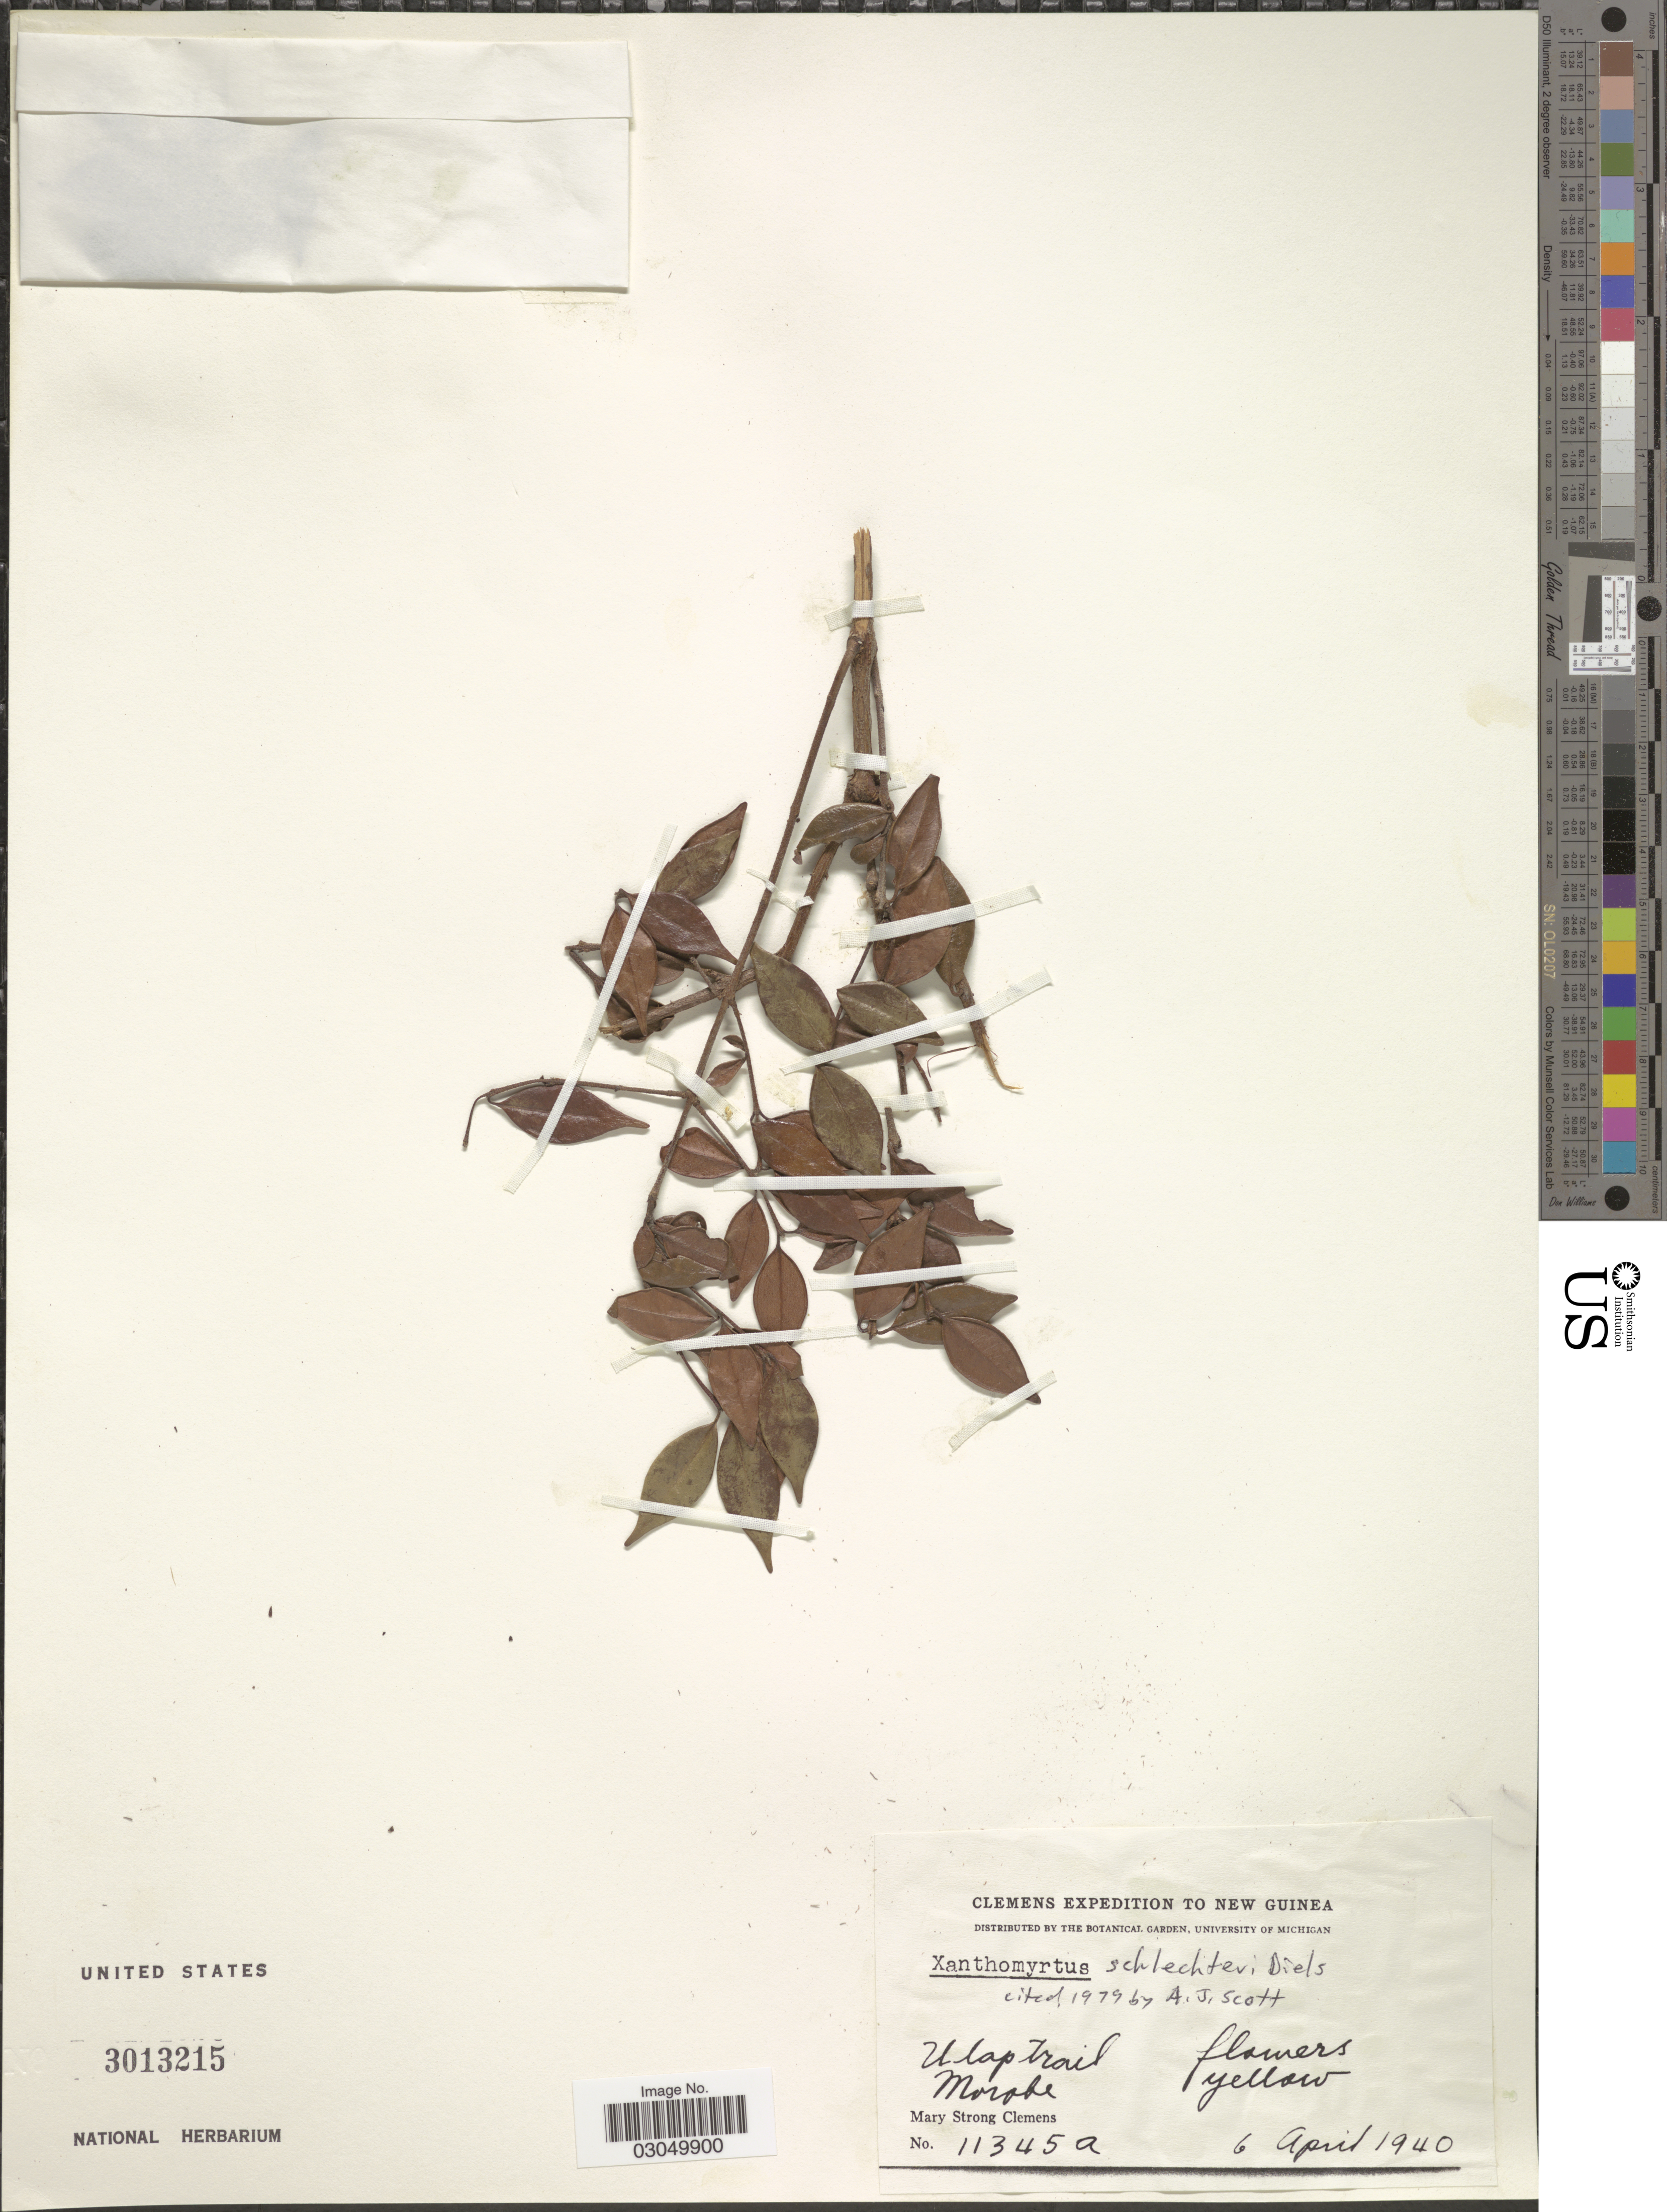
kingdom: Plantae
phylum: Tracheophyta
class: Magnoliopsida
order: Myrtales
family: Myrtaceae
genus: Xanthomyrtus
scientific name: Xanthomyrtus schlechteri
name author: Diels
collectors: M. S. Clemens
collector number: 11345a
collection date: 1940-04-06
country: Papua New Guinea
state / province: Morobe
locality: New Guinea. Ulap trail. Morobe.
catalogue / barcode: US 3013215